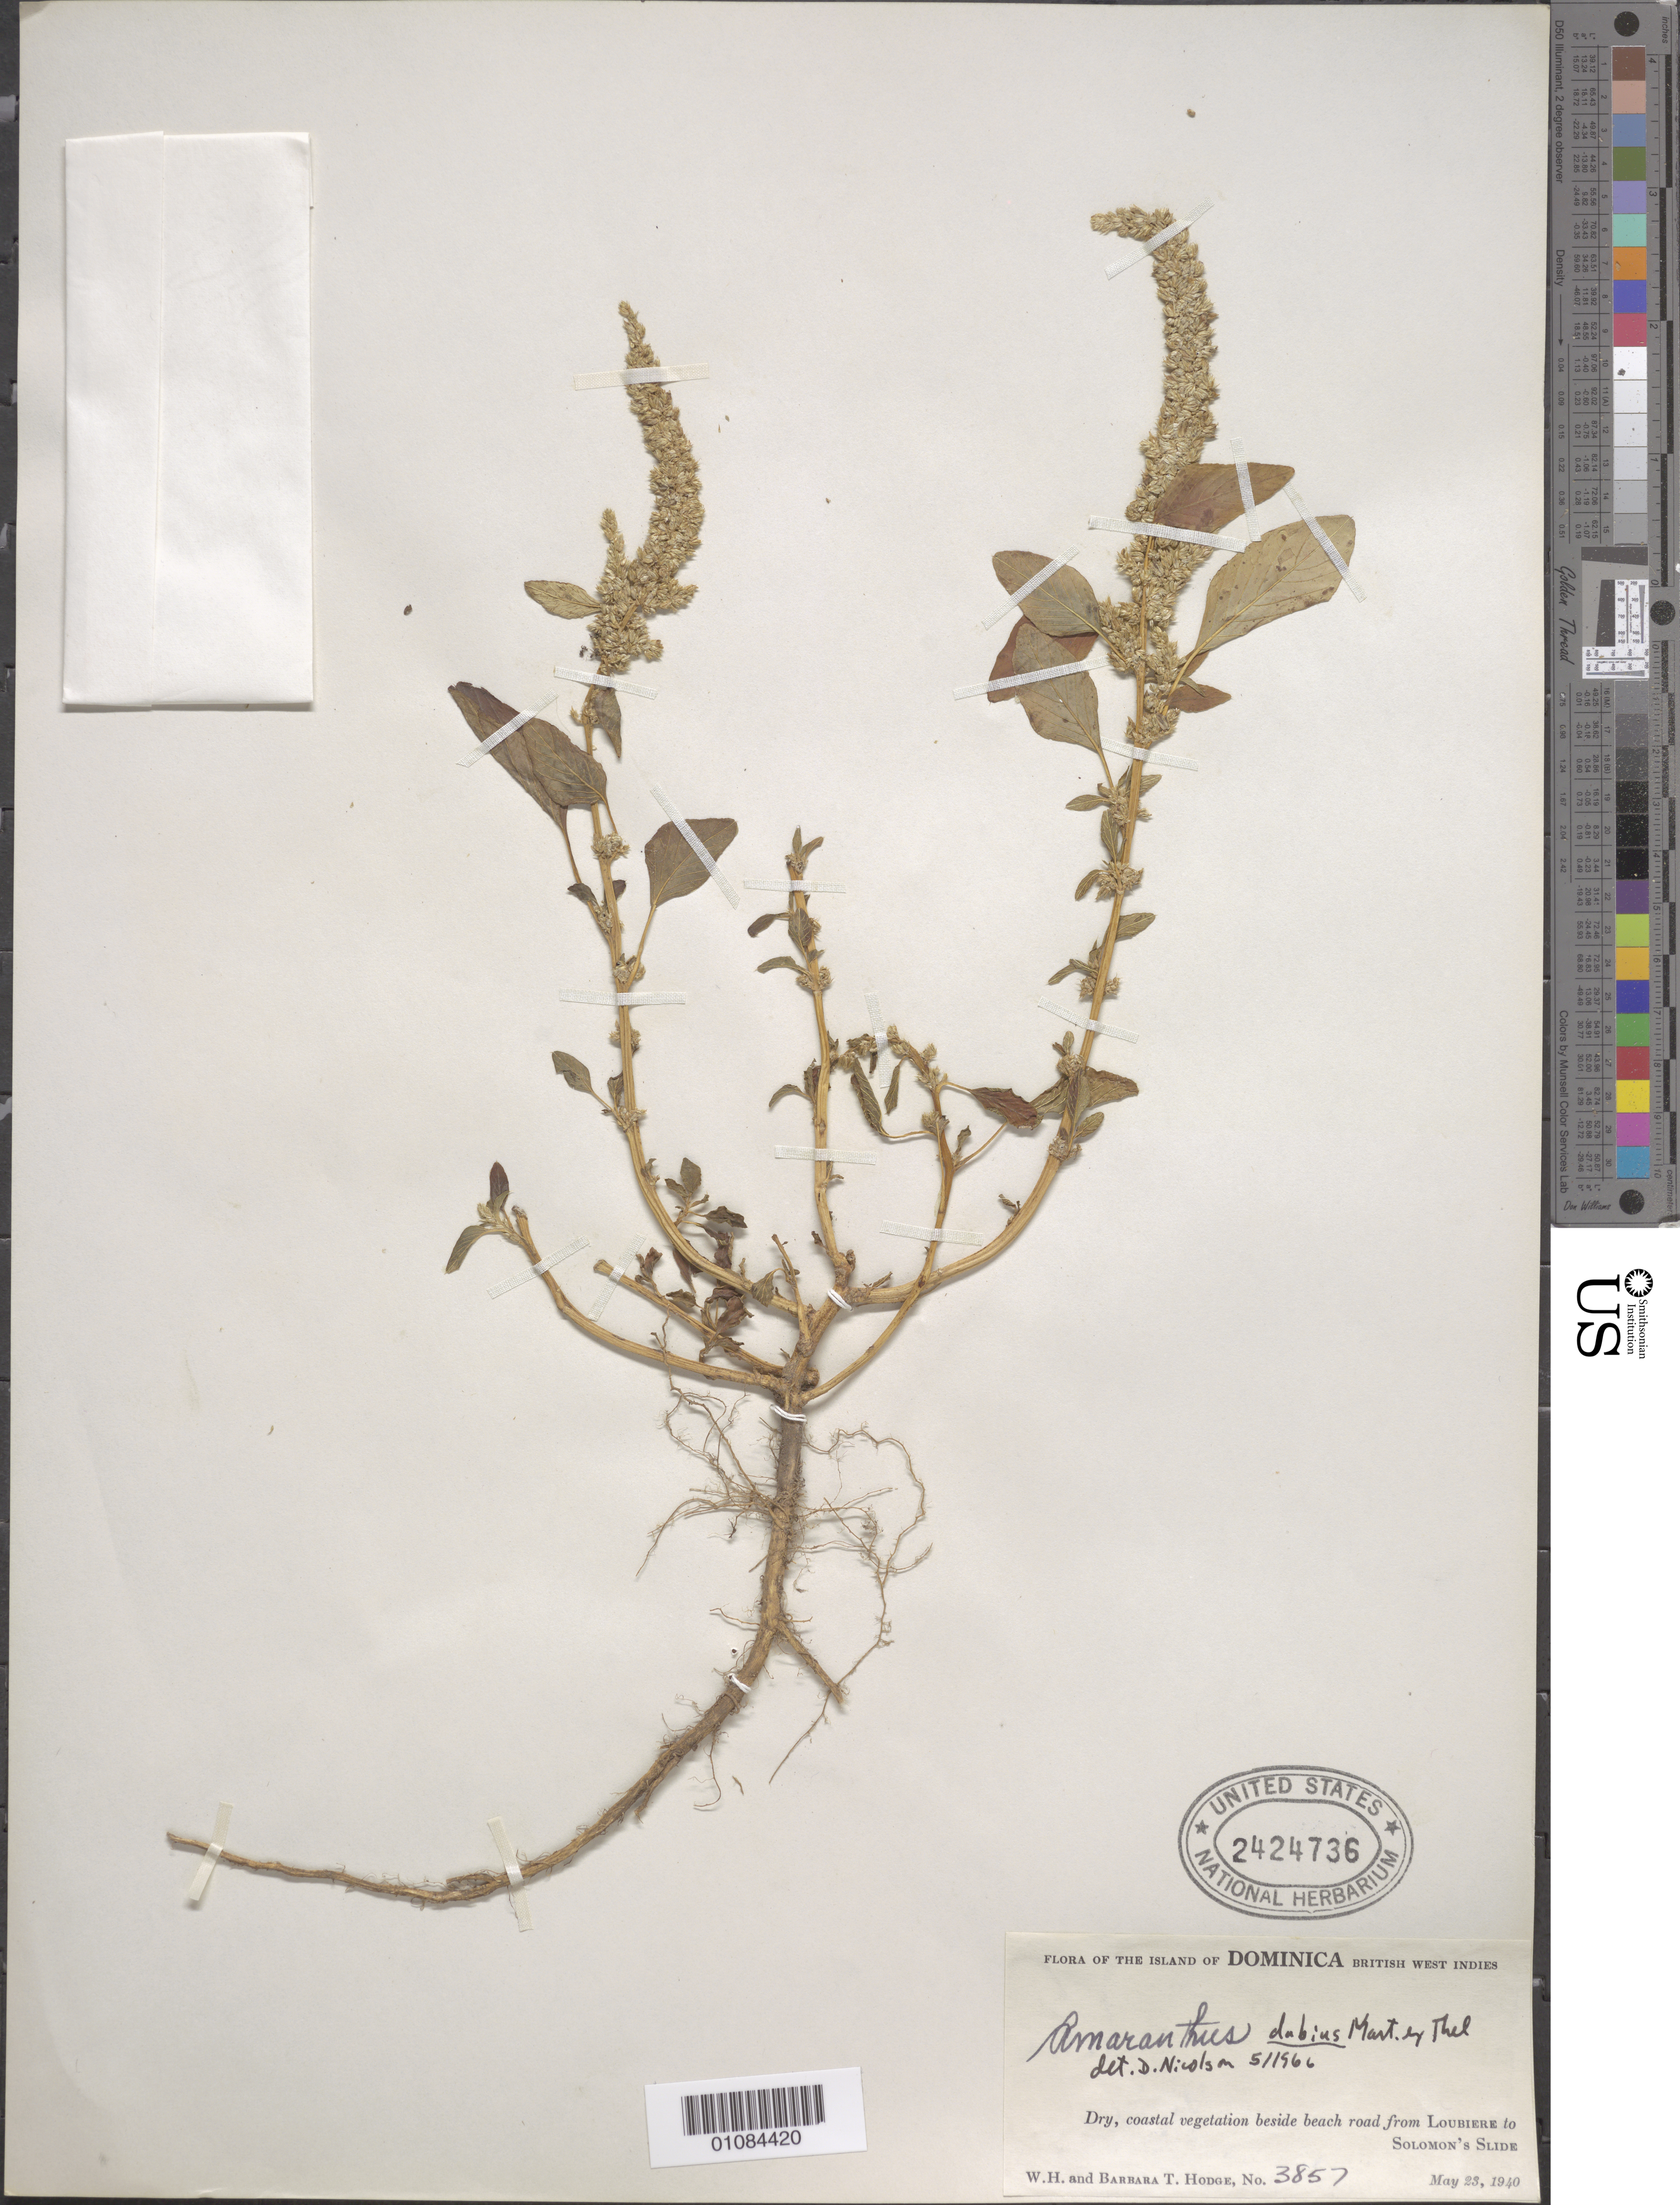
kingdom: Plantae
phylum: Tracheophyta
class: Magnoliopsida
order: Caryophyllales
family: Amaranthaceae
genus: Amaranthus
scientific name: Amaranthus dubius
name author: Mart. ex Thell.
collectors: B. Hodge & W. Hodge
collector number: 3857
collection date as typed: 23 May 1940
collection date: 1940-05-23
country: Dominica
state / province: St. Luke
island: Dominica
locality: Loubiere to Solomon's Slide.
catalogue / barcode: US 2424736